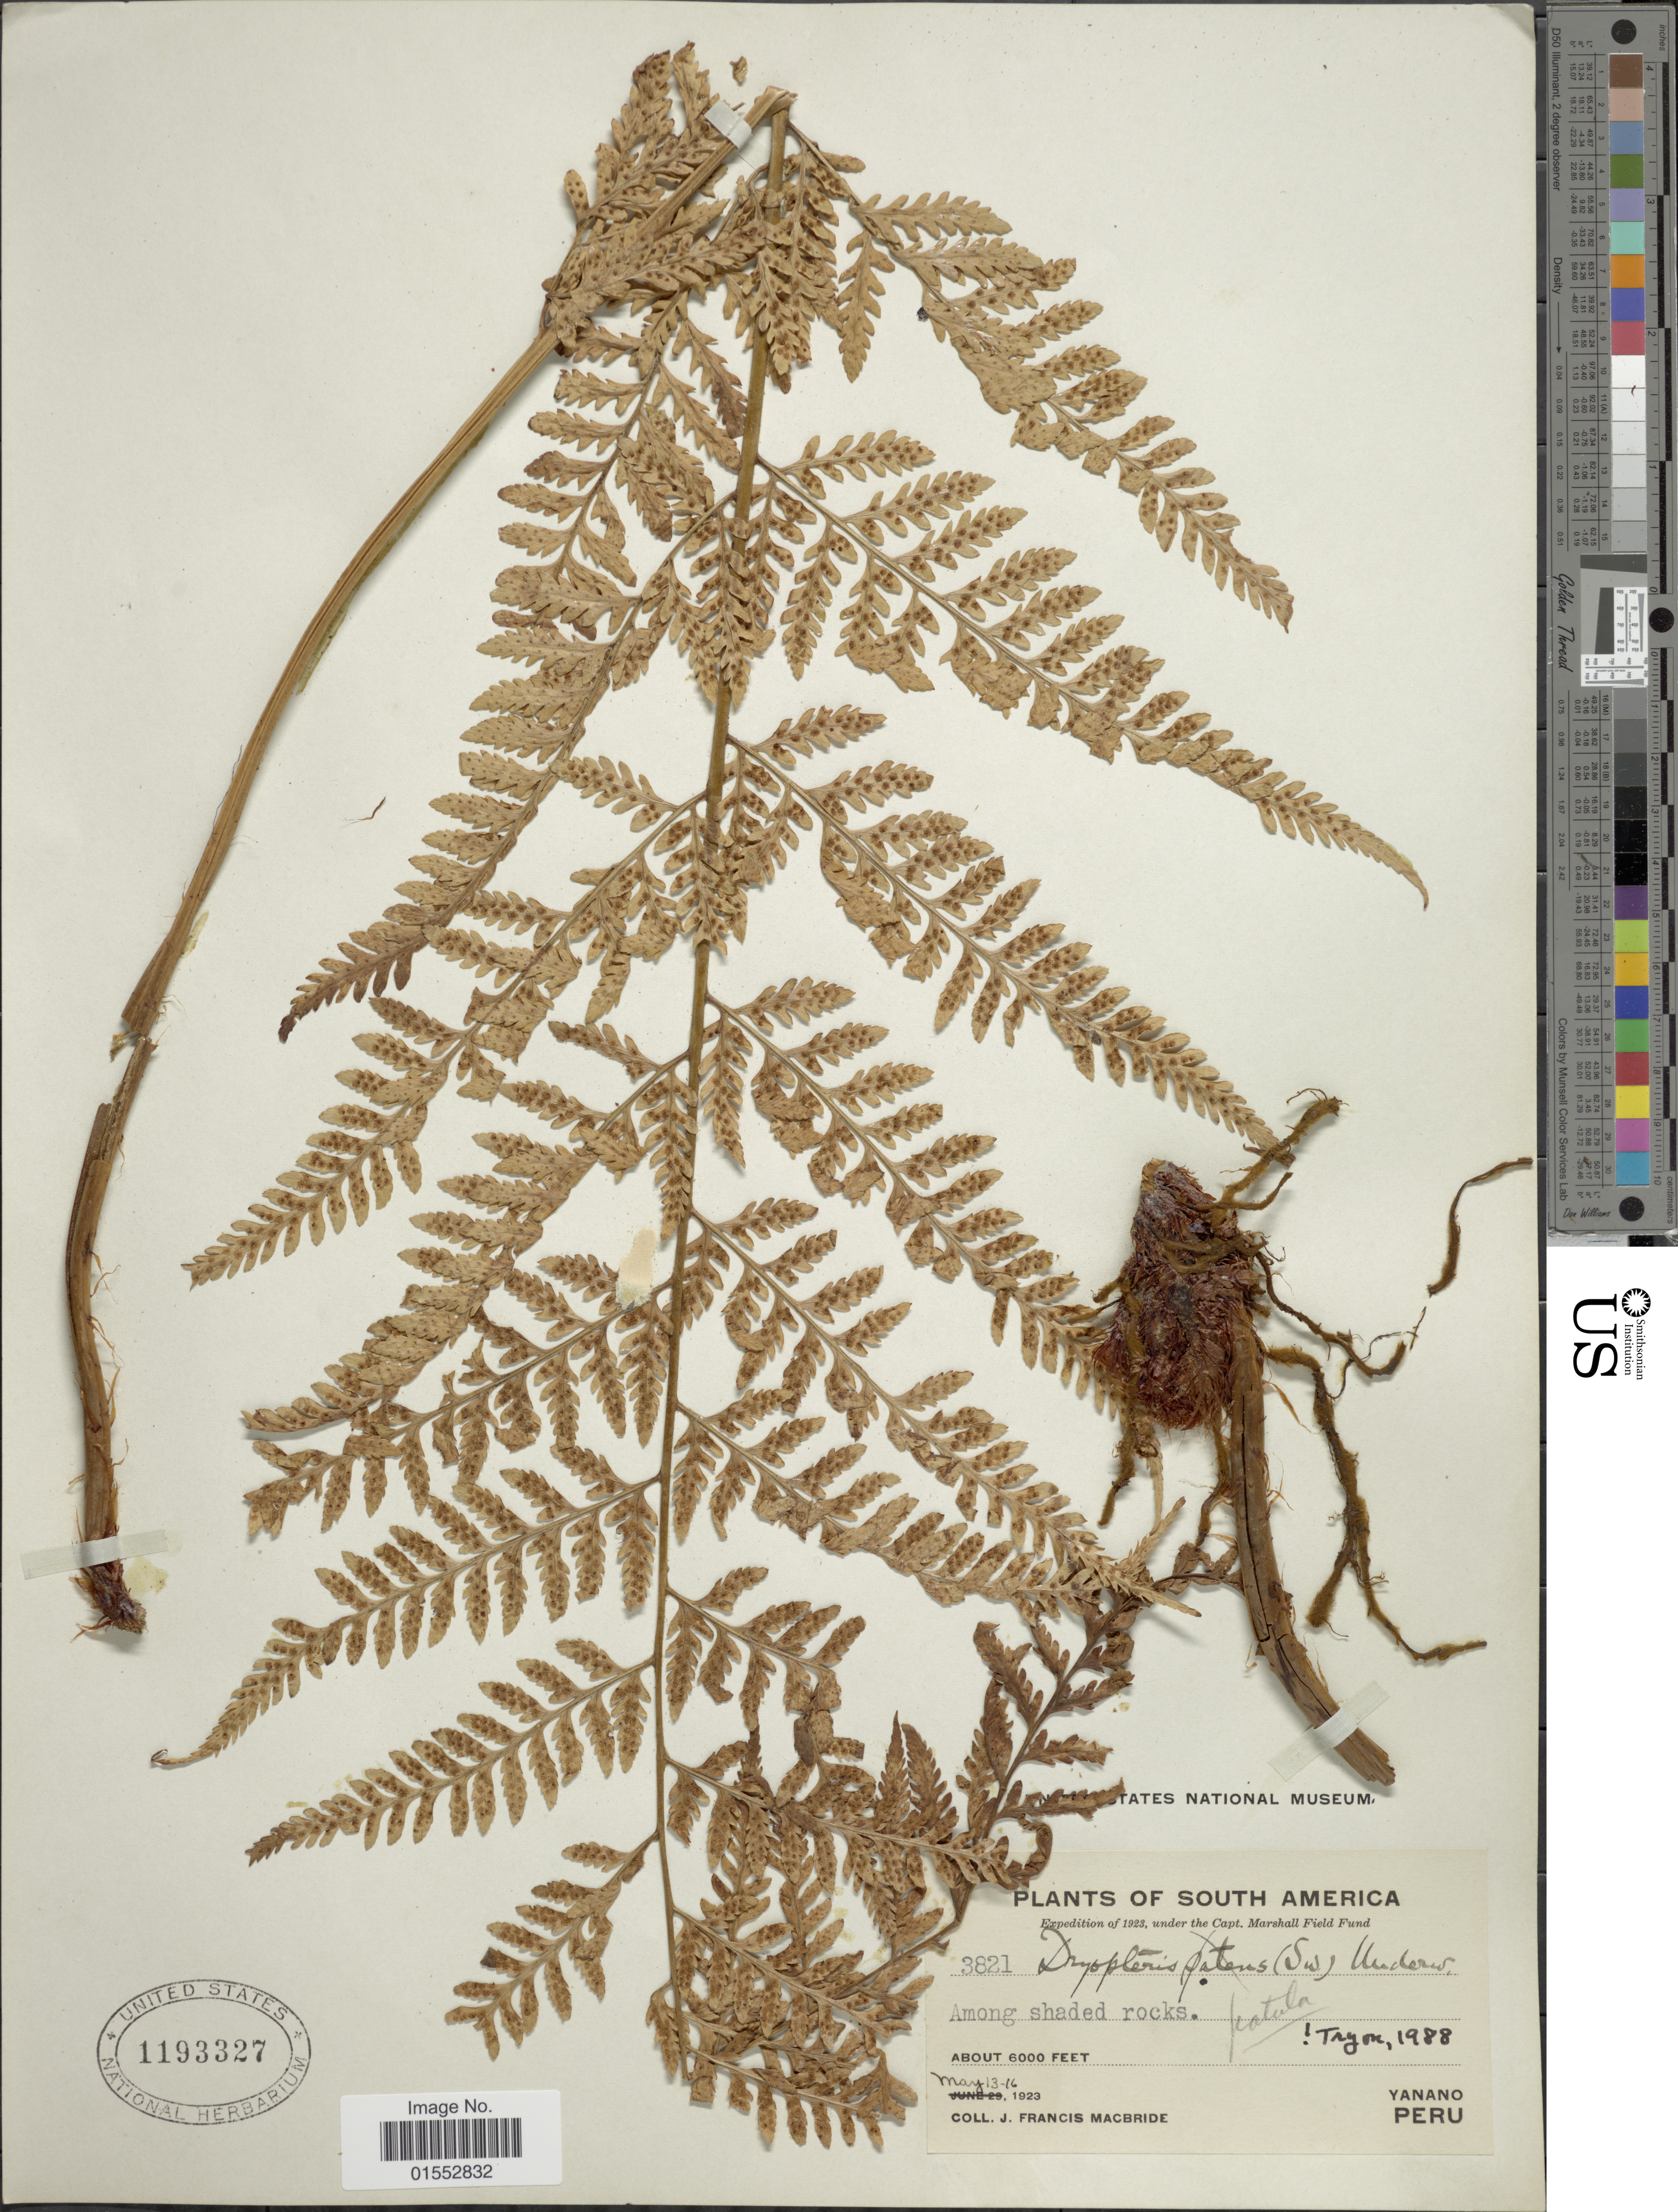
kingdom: Plantae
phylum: Tracheophyta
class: Polypodiopsida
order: Polypodiales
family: Dryopteridaceae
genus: Dryopteris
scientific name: Dryopteris patula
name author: (Sw.) Underw.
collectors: J. F. Macbride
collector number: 3821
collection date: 1923-05-13/1923-05-16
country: Peru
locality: Yanano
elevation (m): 1829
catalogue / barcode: US 1193327